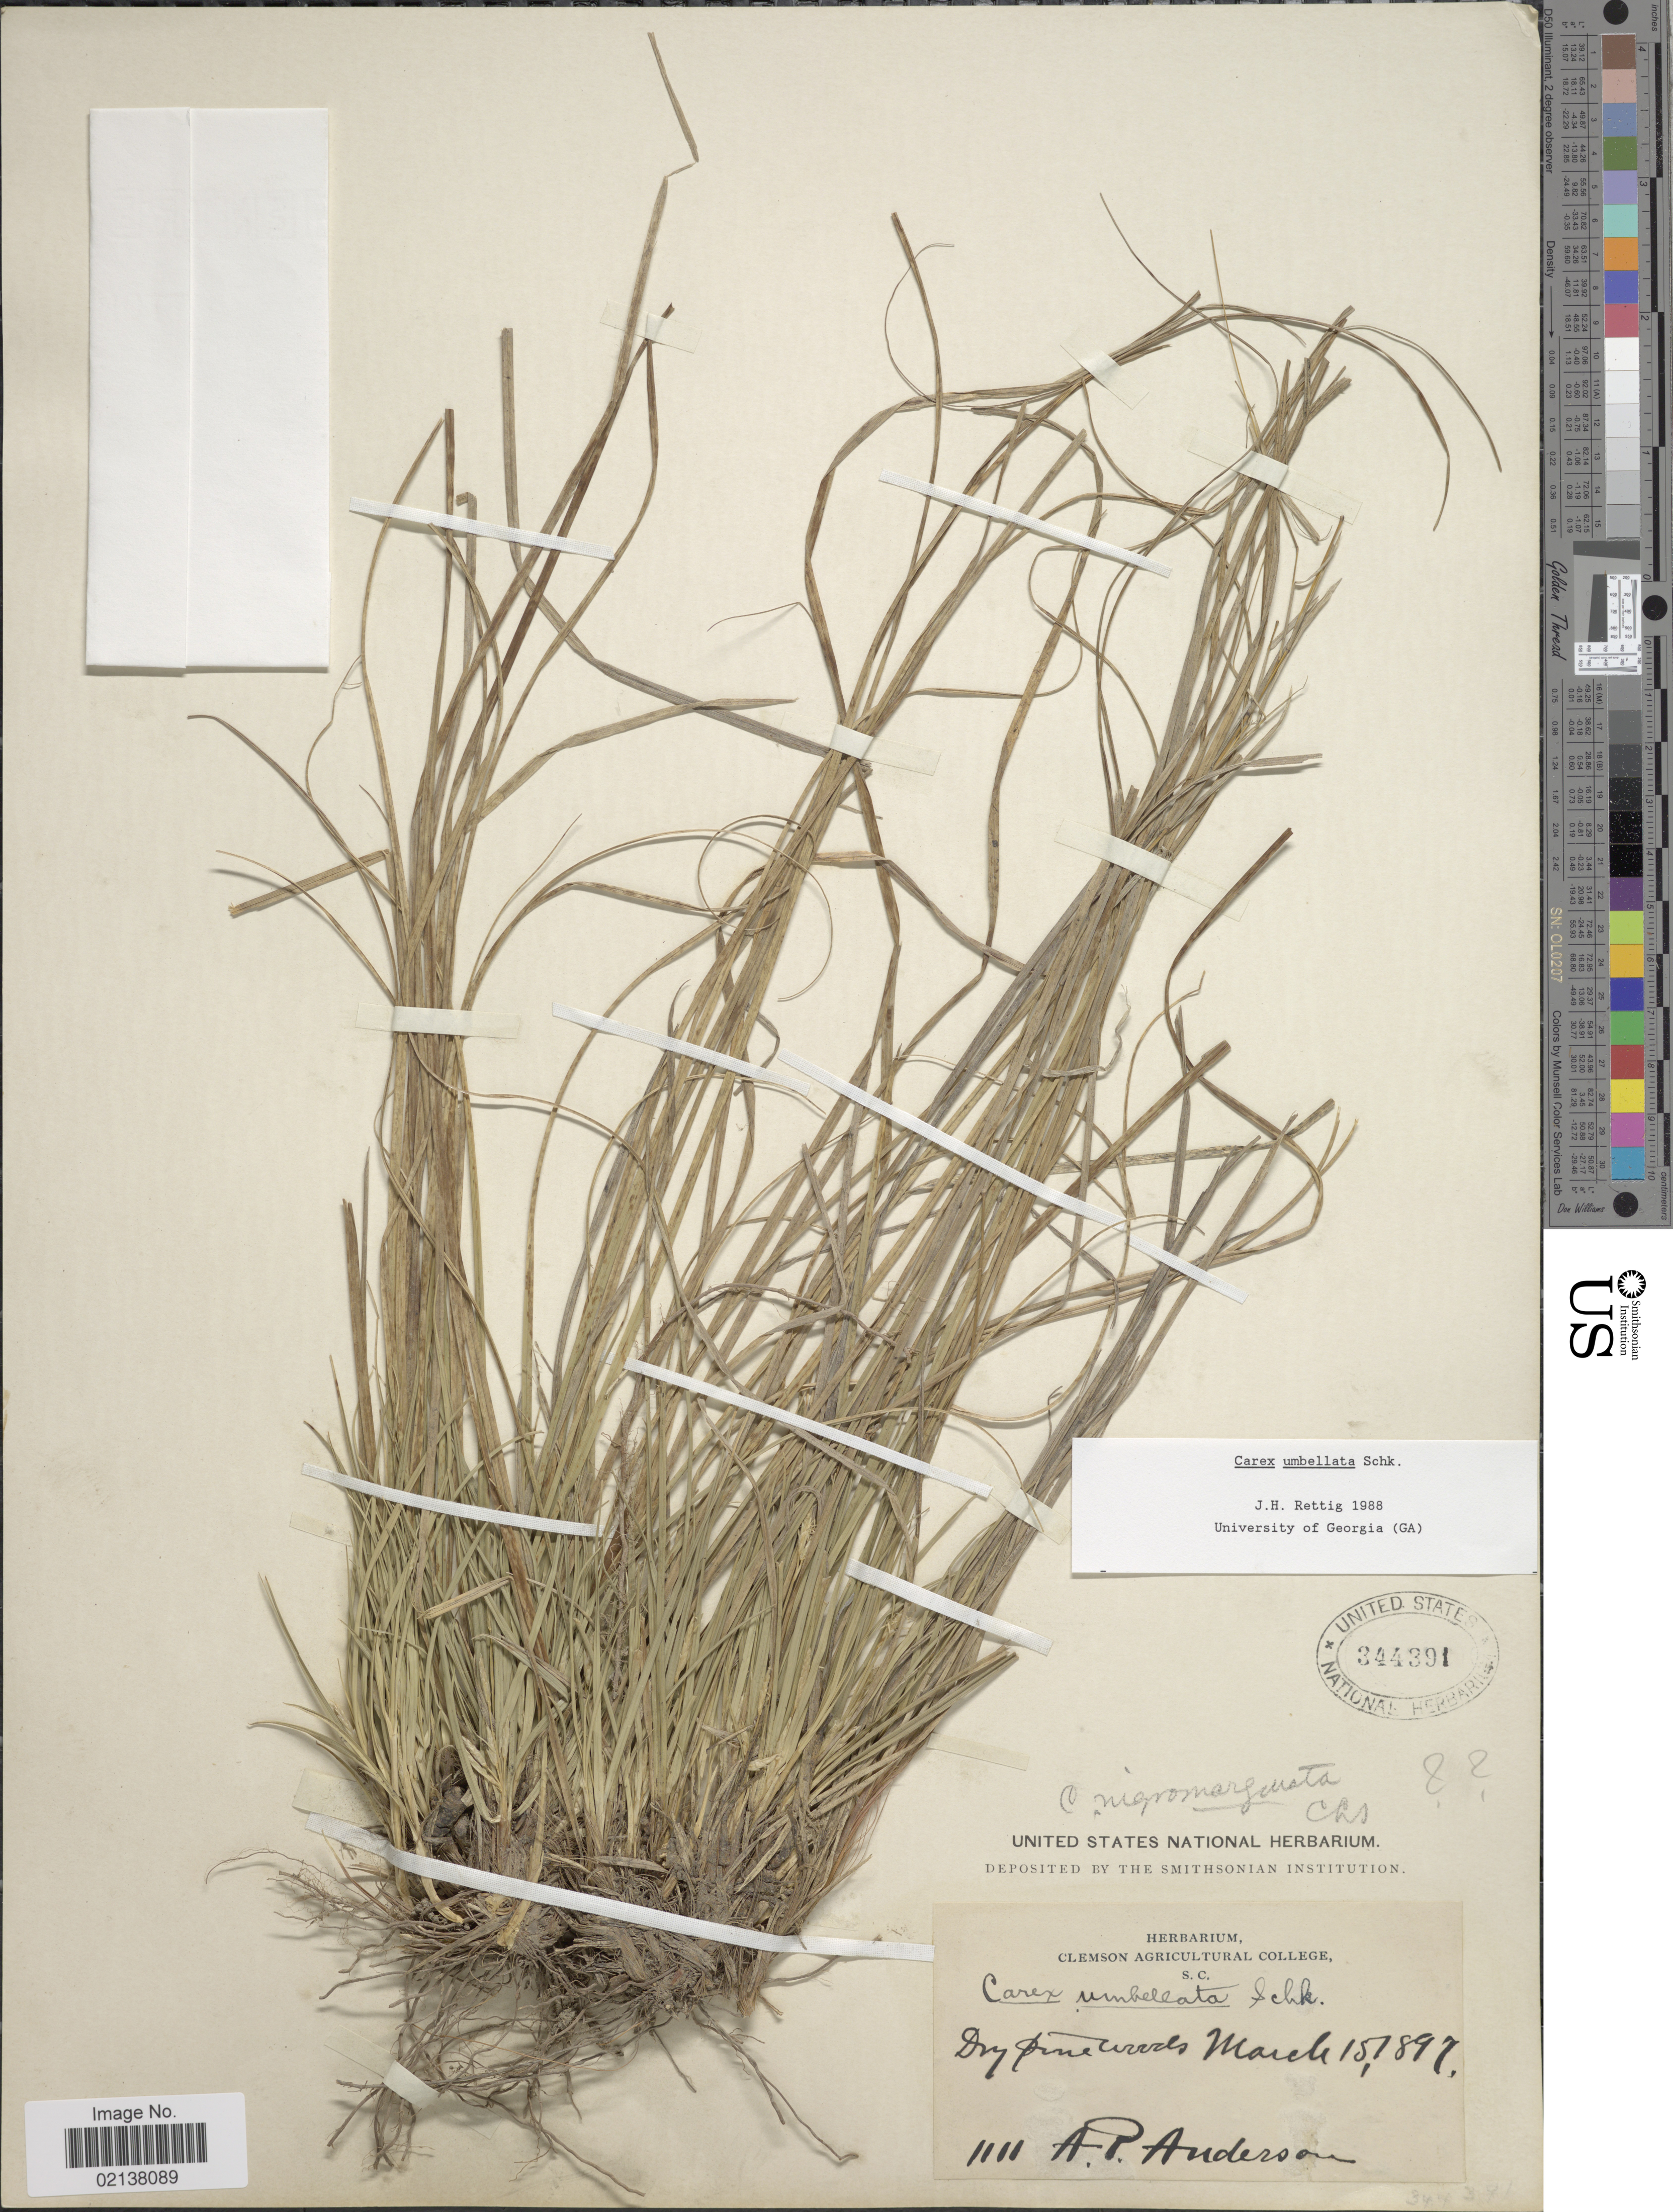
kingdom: Plantae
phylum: Tracheophyta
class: Liliopsida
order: Poales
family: Cyperaceae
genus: Carex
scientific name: Carex umbellata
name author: Schkuhr ex Willd.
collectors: A. P. Anderson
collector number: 1111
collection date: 1897-03-15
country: United States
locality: Dry Pine Woods.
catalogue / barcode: US 344391